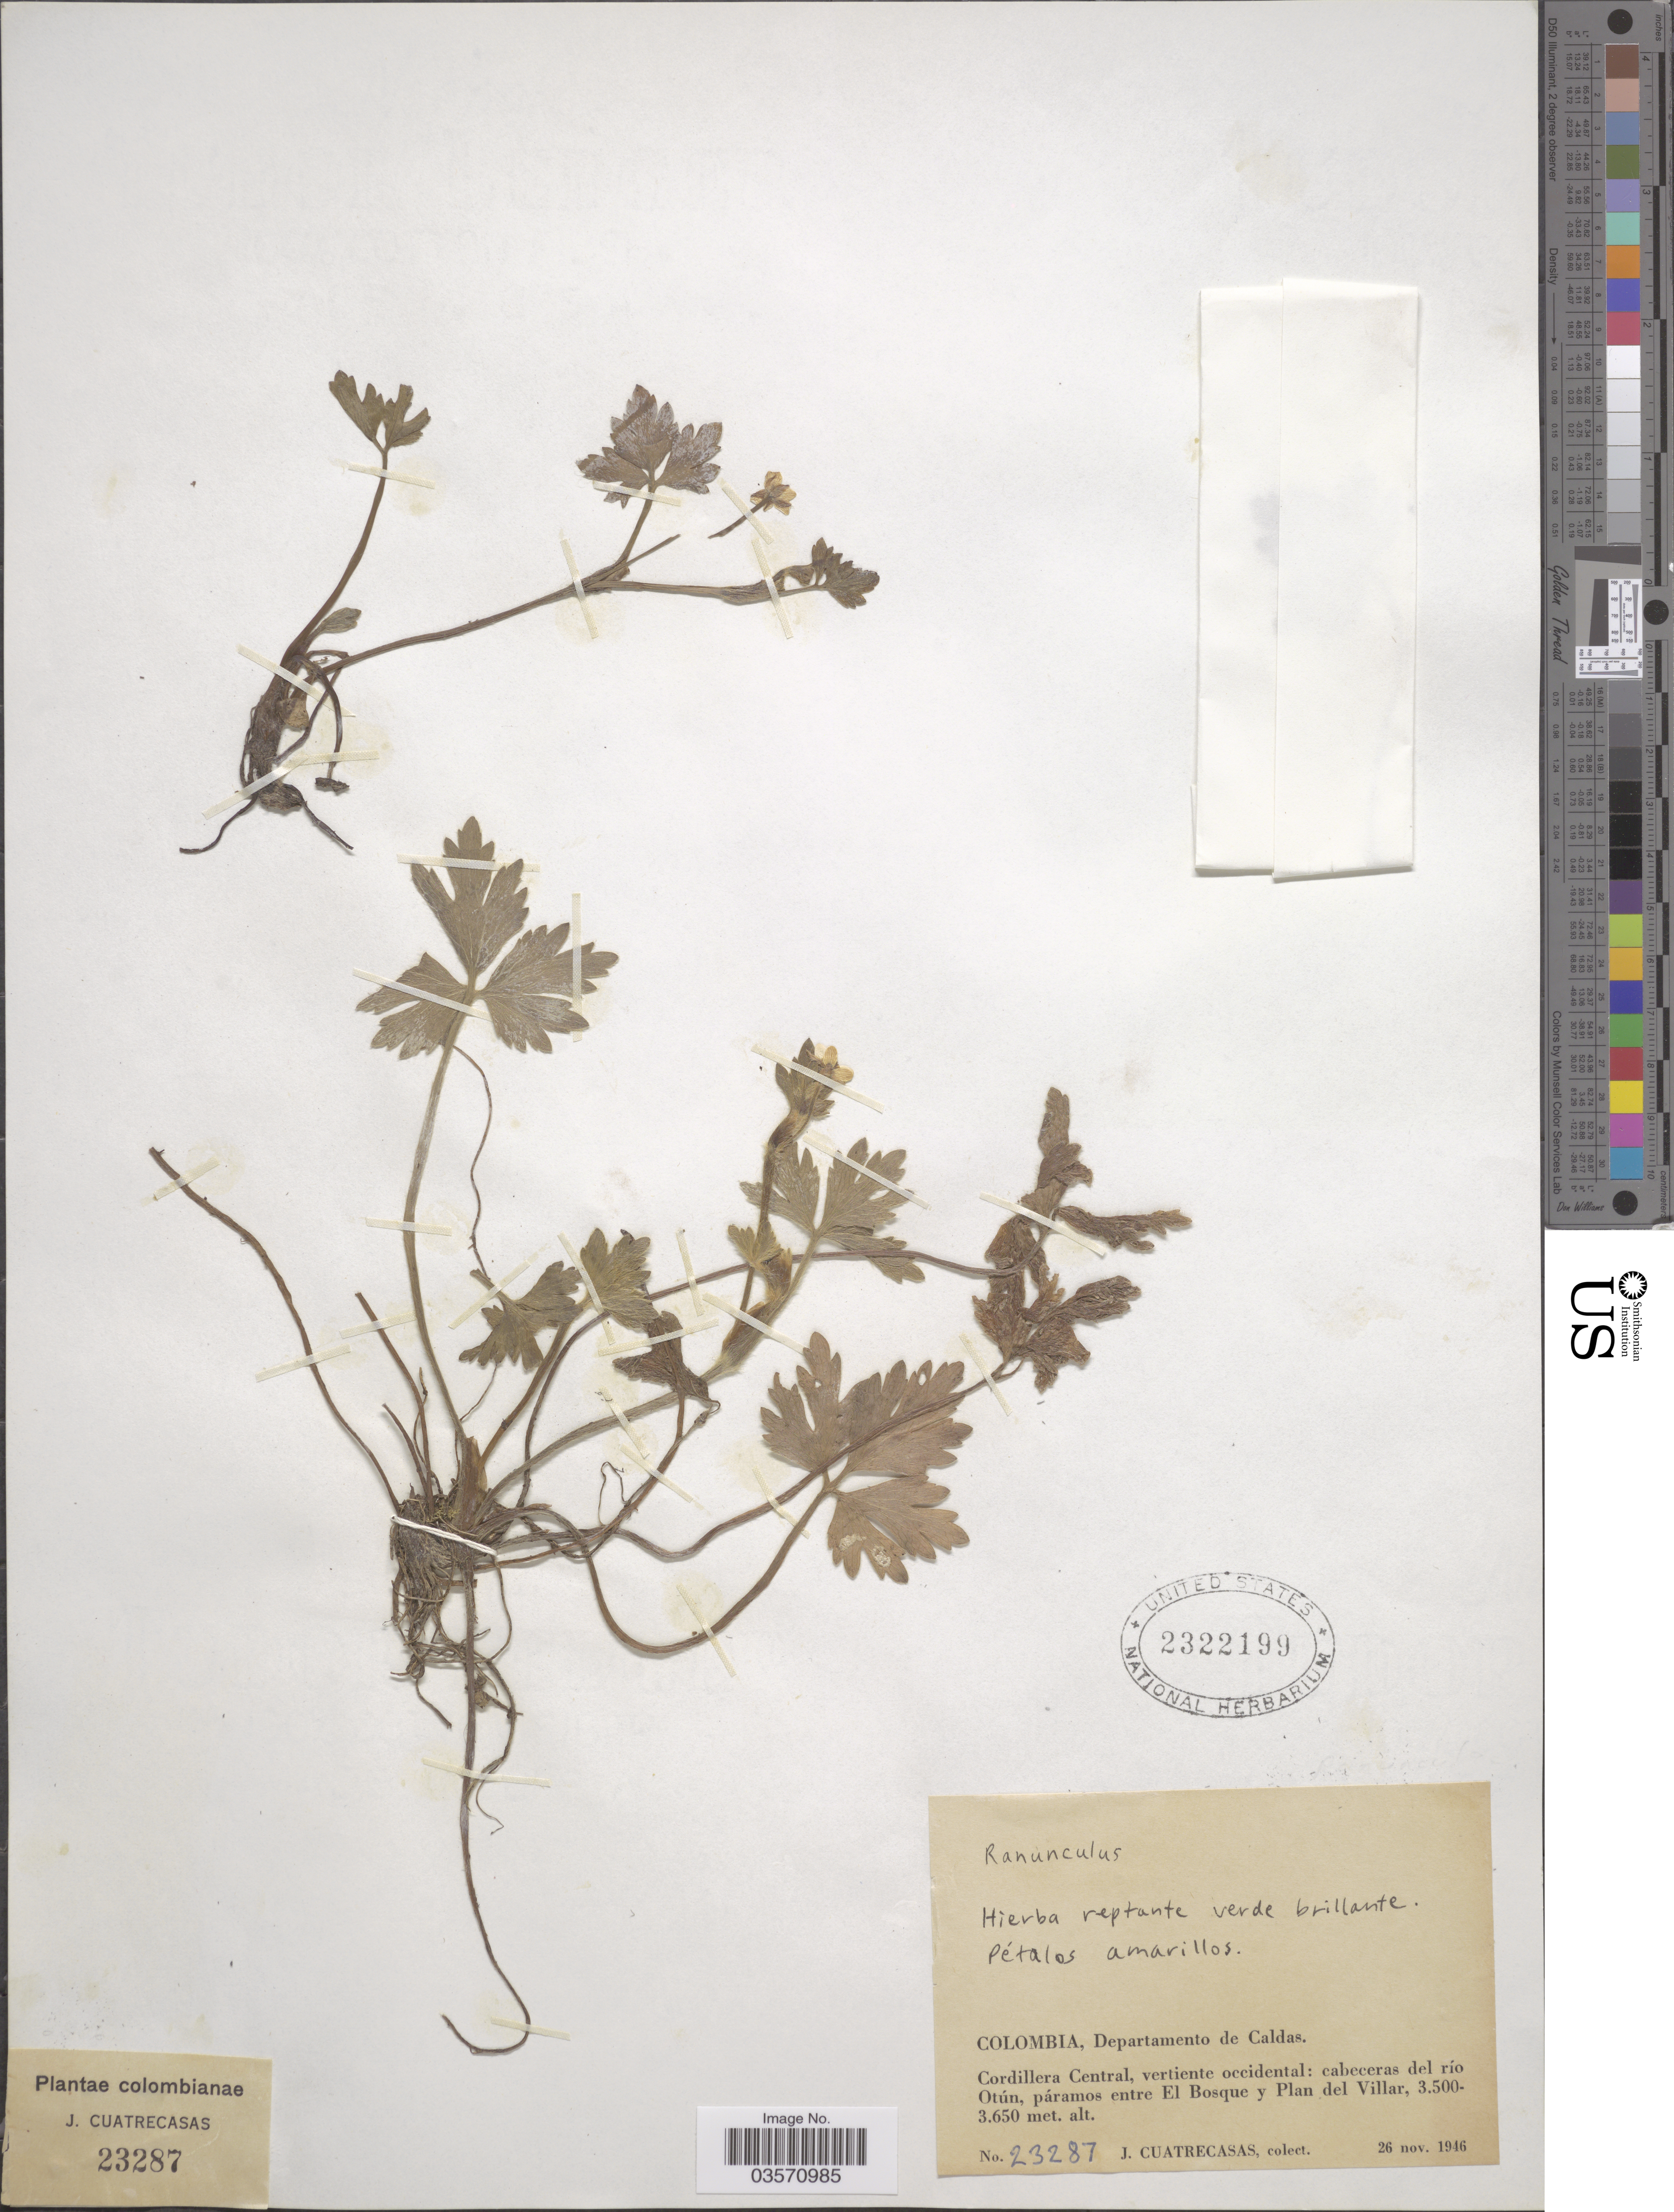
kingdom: Plantae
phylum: Tracheophyta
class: Magnoliopsida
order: Ranunculales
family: Ranunculaceae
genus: Ranunculus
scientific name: Ranunculus sp.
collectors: J. Cuatrecasas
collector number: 23287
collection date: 1946-11-26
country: Colombia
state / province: Caldas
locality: Departamento de Caldas. Cordillera Central, vertiente occidental: cabeceras del río Otún, páramos entre El Bosque y Plan del Villar.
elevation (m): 3500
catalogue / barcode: US 2322199